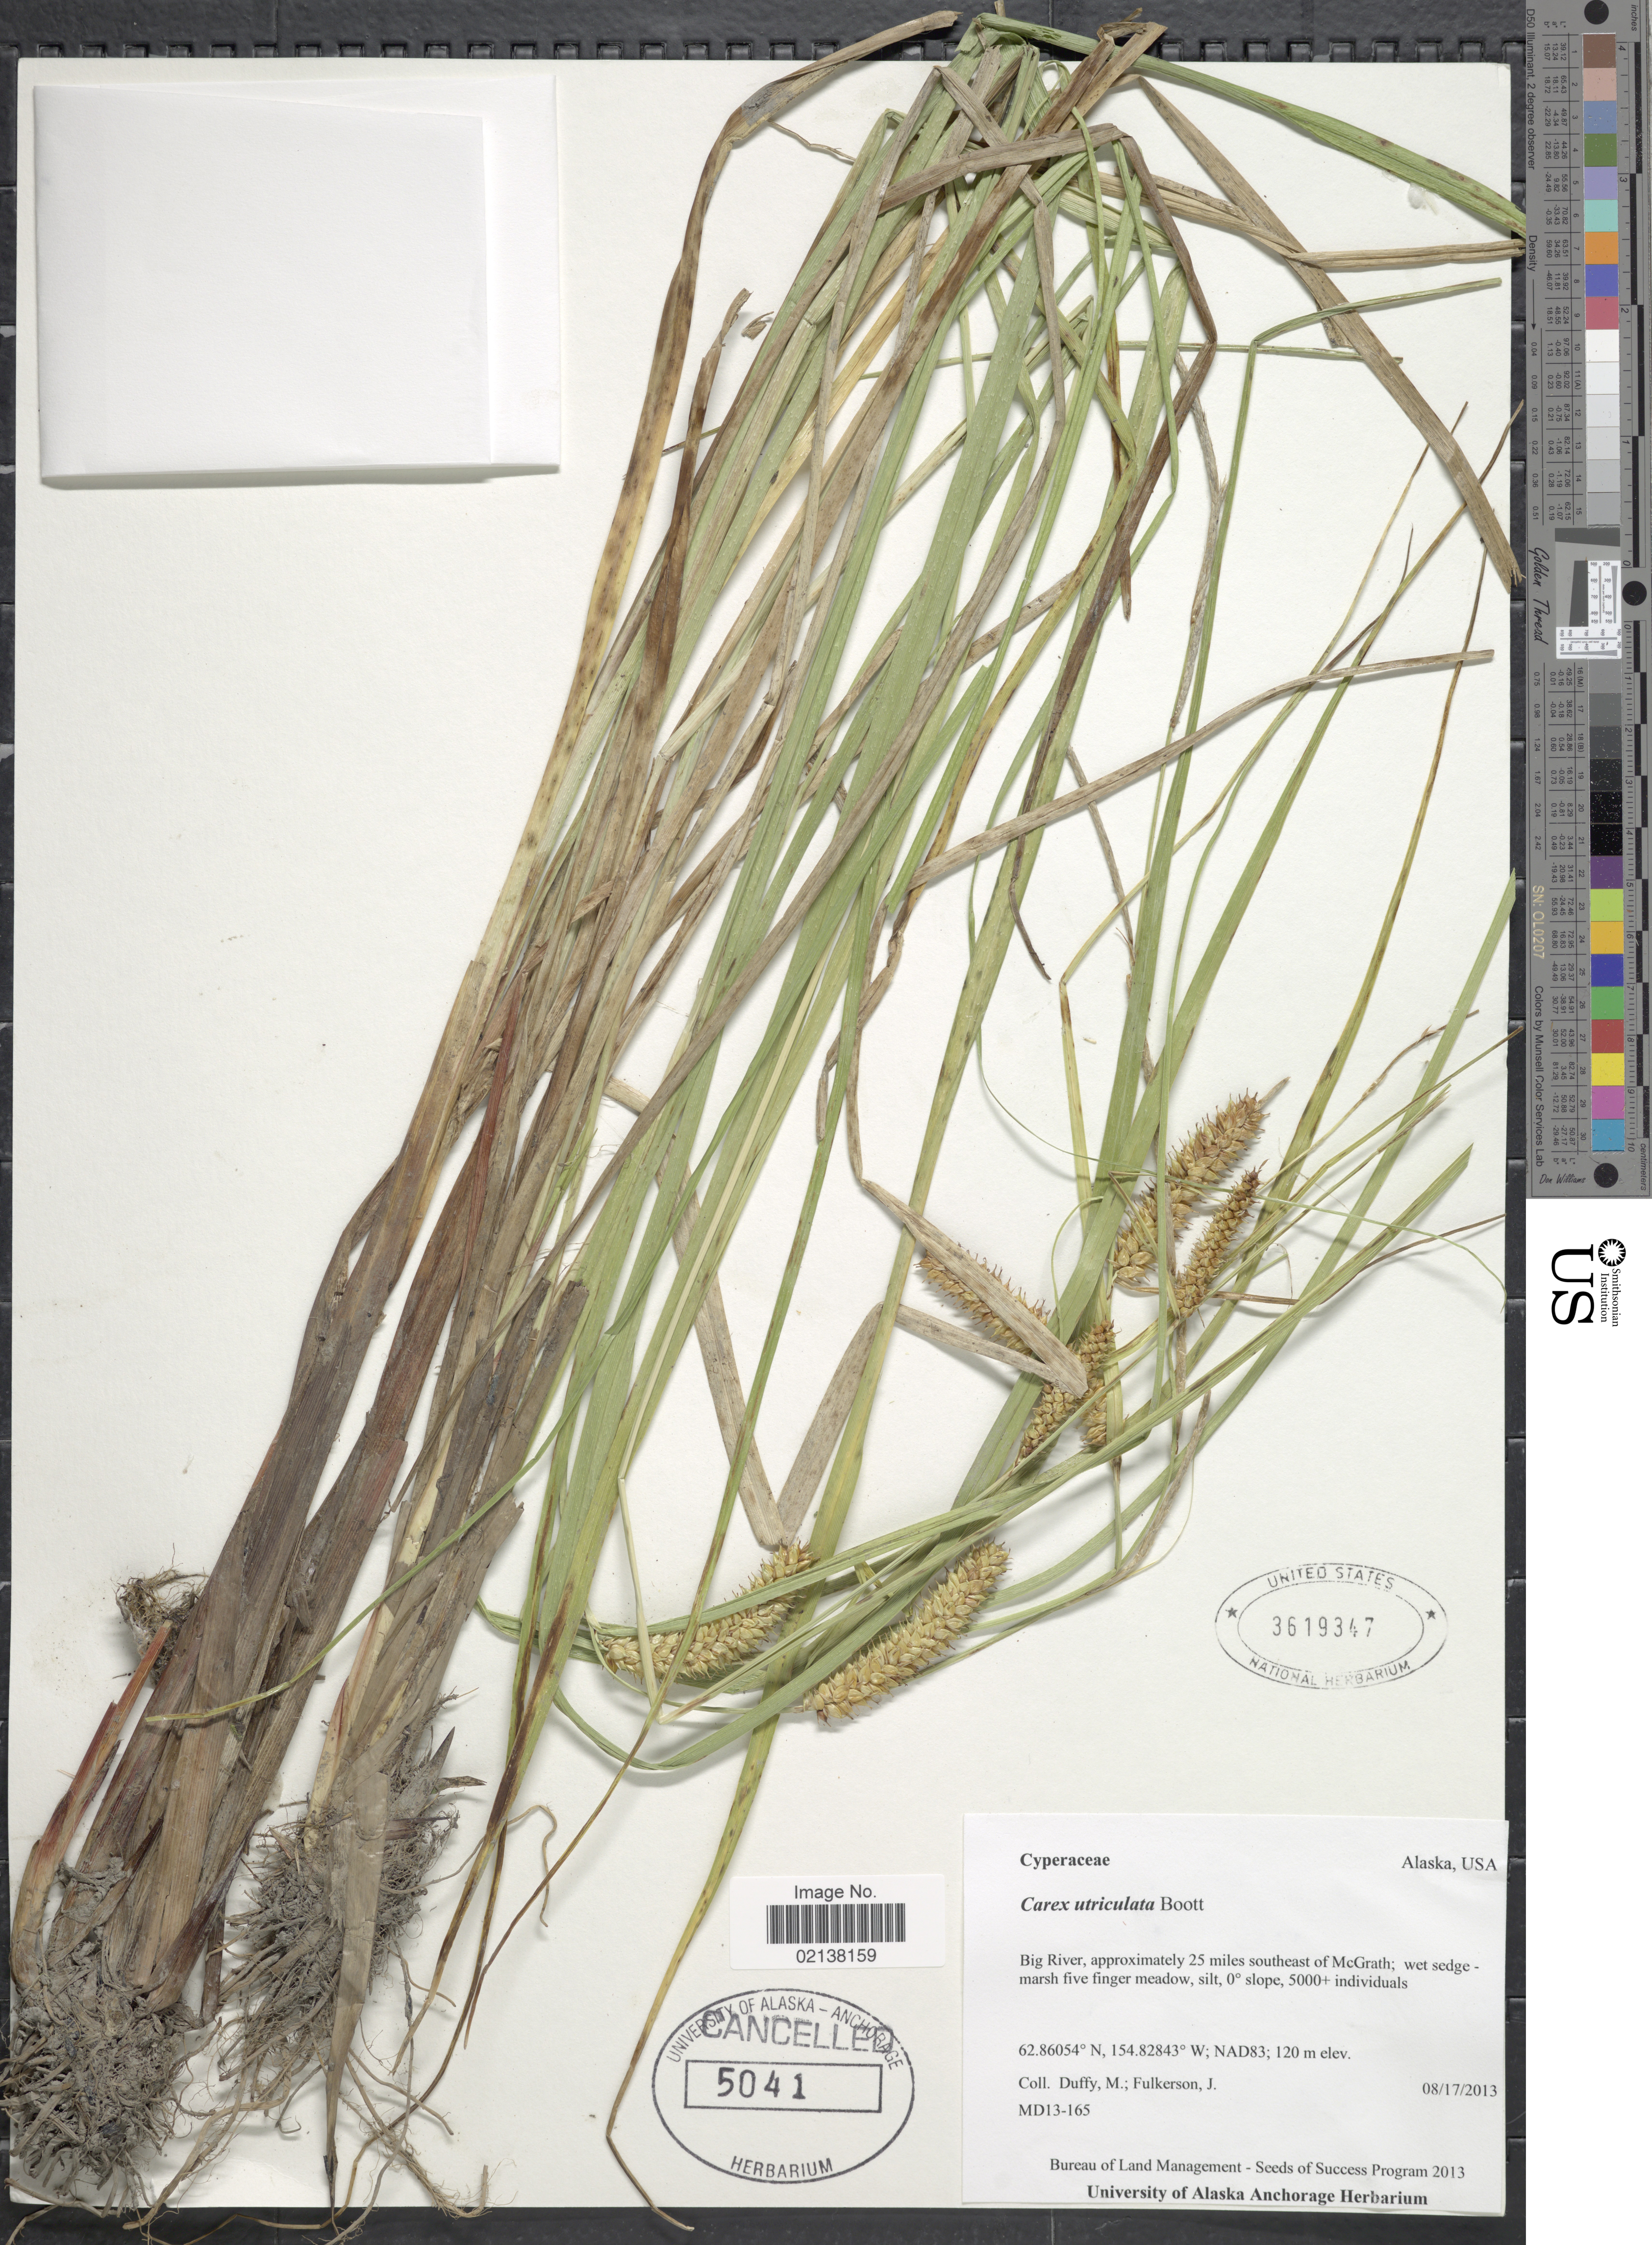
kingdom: Plantae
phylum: Tracheophyta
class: Liliopsida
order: Poales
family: Cyperaceae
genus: Carex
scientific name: Carex utriculata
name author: Boott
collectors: M. Duffy & J. Fulkerson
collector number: MD13-165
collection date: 2013-08-17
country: United States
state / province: Alaska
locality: USA. Big River, approximately 25 miles southeast of McGrath; wet sedge-marsh five finger meadow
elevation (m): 120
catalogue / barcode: US 3619347